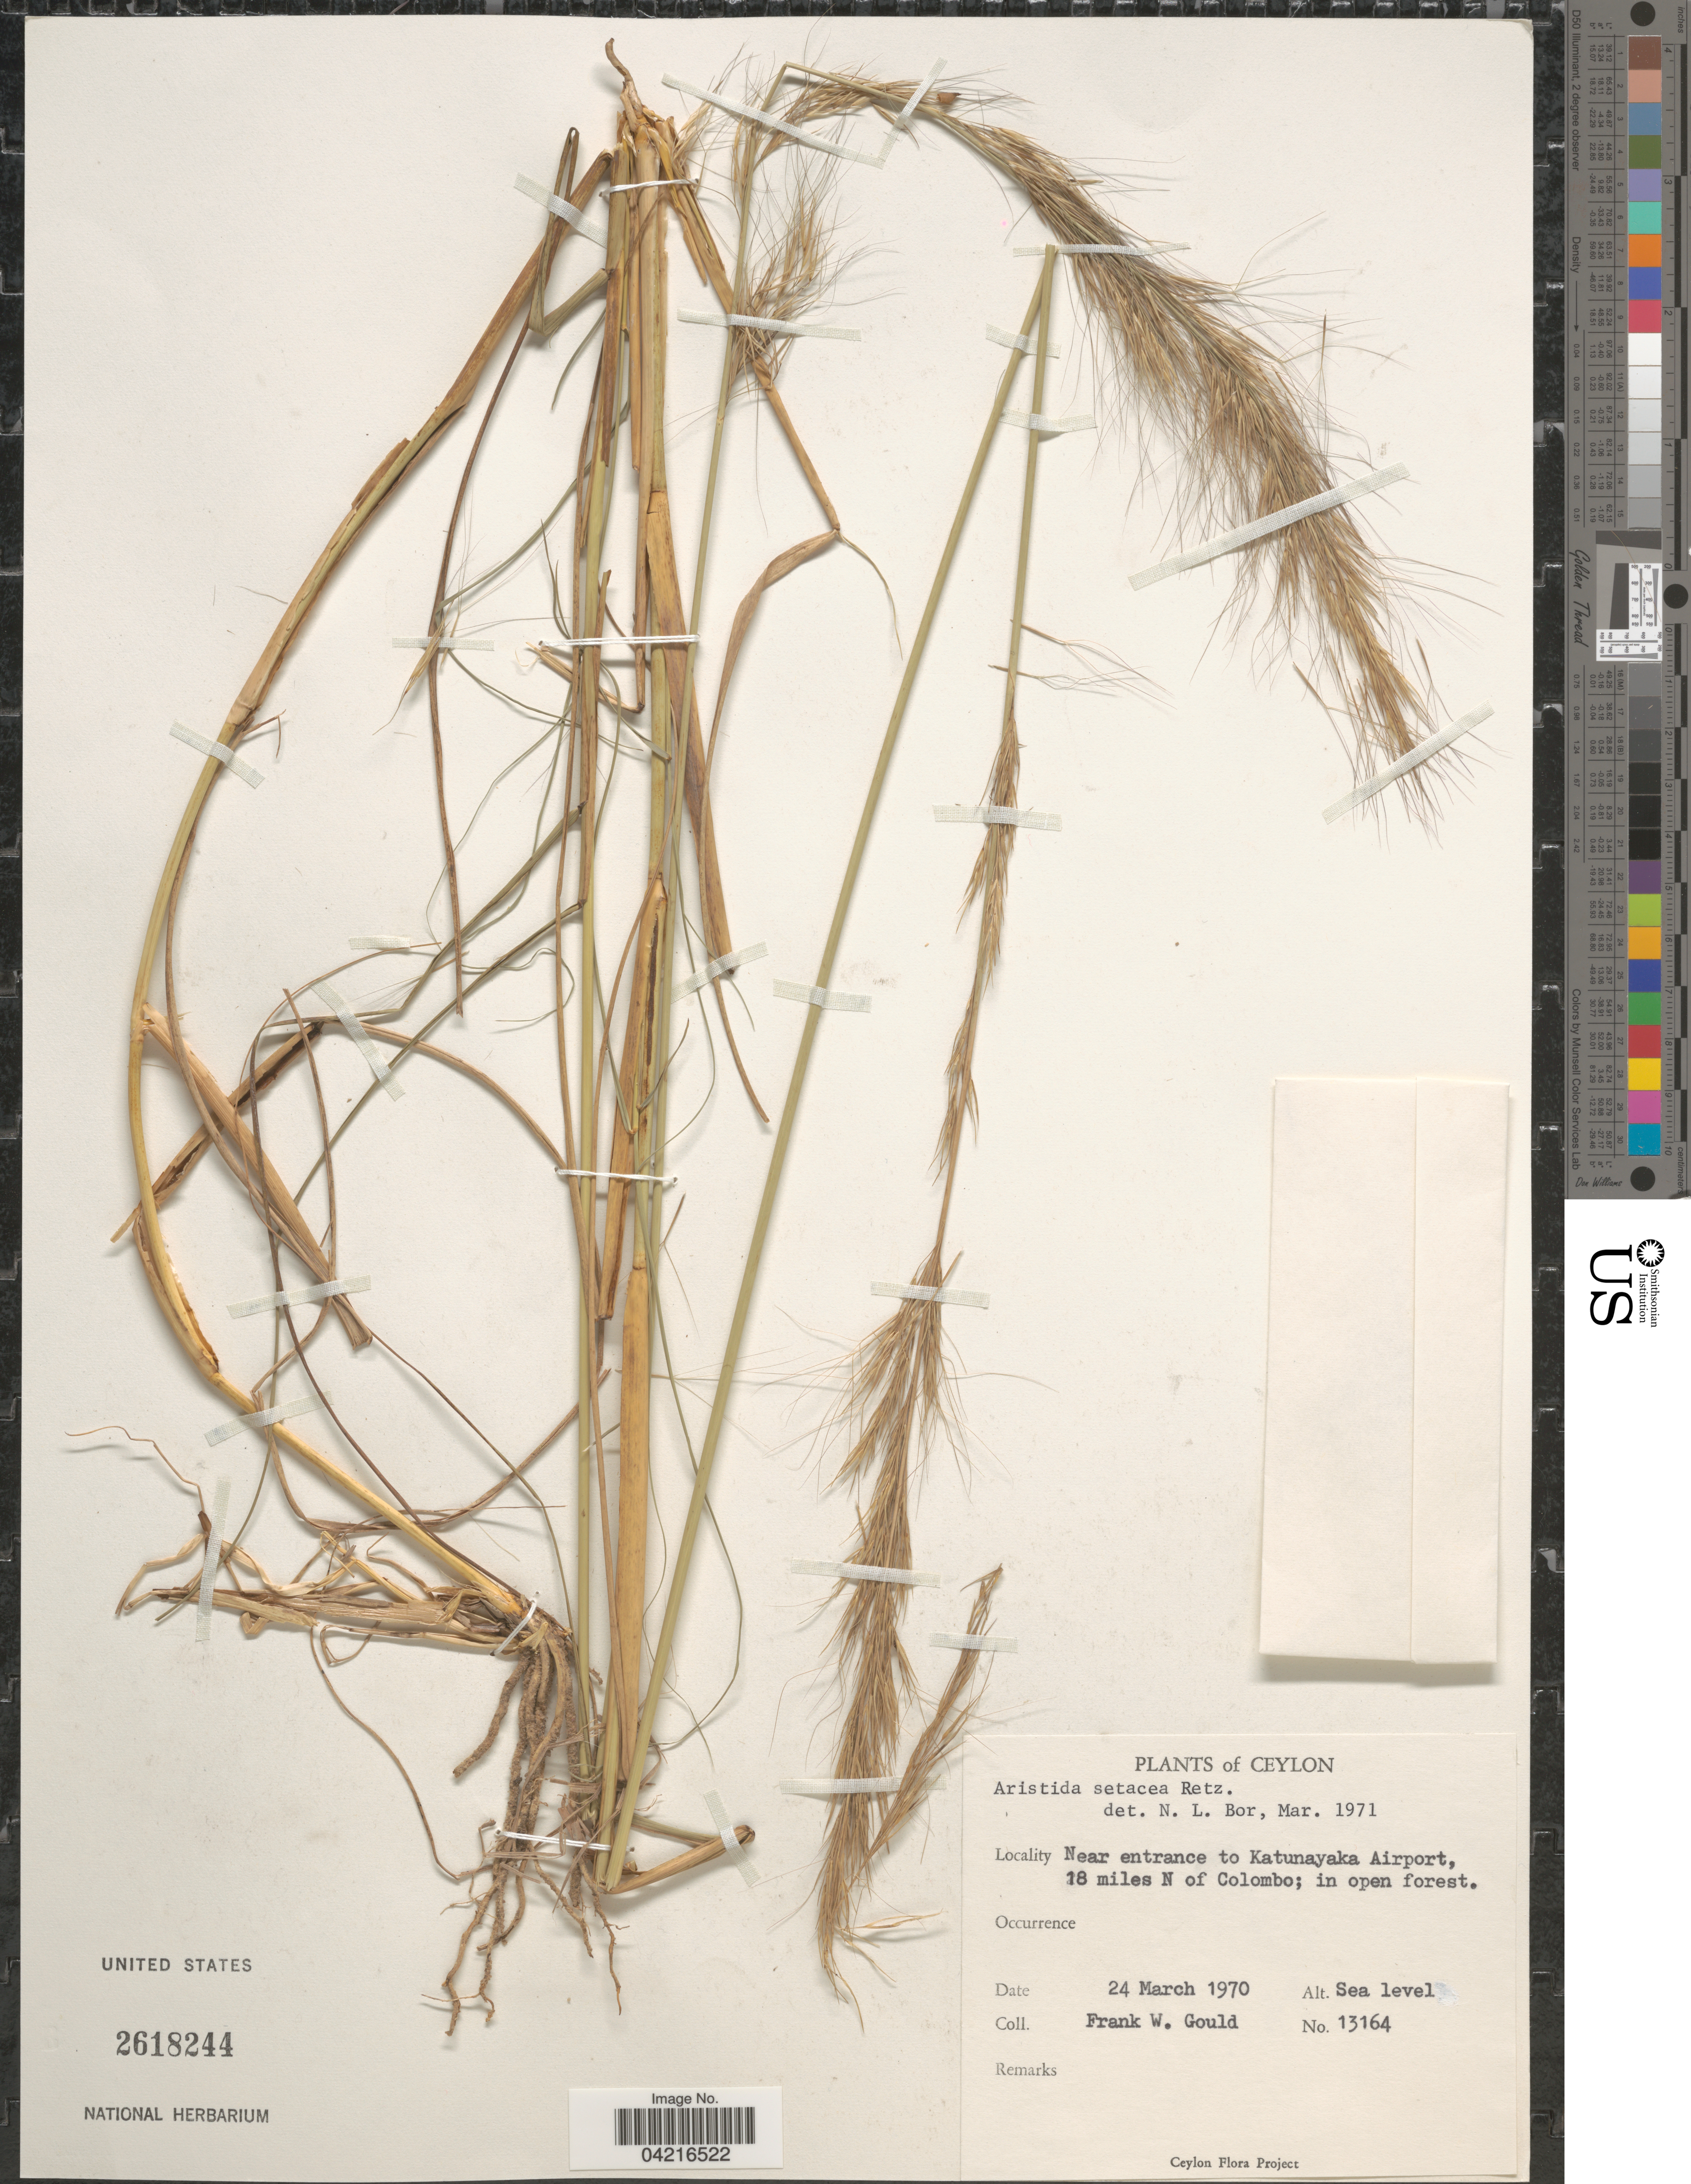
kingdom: Plantae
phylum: Tracheophyta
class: Liliopsida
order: Poales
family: Poaceae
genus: Aristida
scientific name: Aristida setacea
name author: Retz.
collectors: F. W. Gould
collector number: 13164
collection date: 1970-03-24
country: Sri Lanka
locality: Ceylon. Near entrance to Katunayaka Airport, 18 miles N of Colombo.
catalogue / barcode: US 2618244